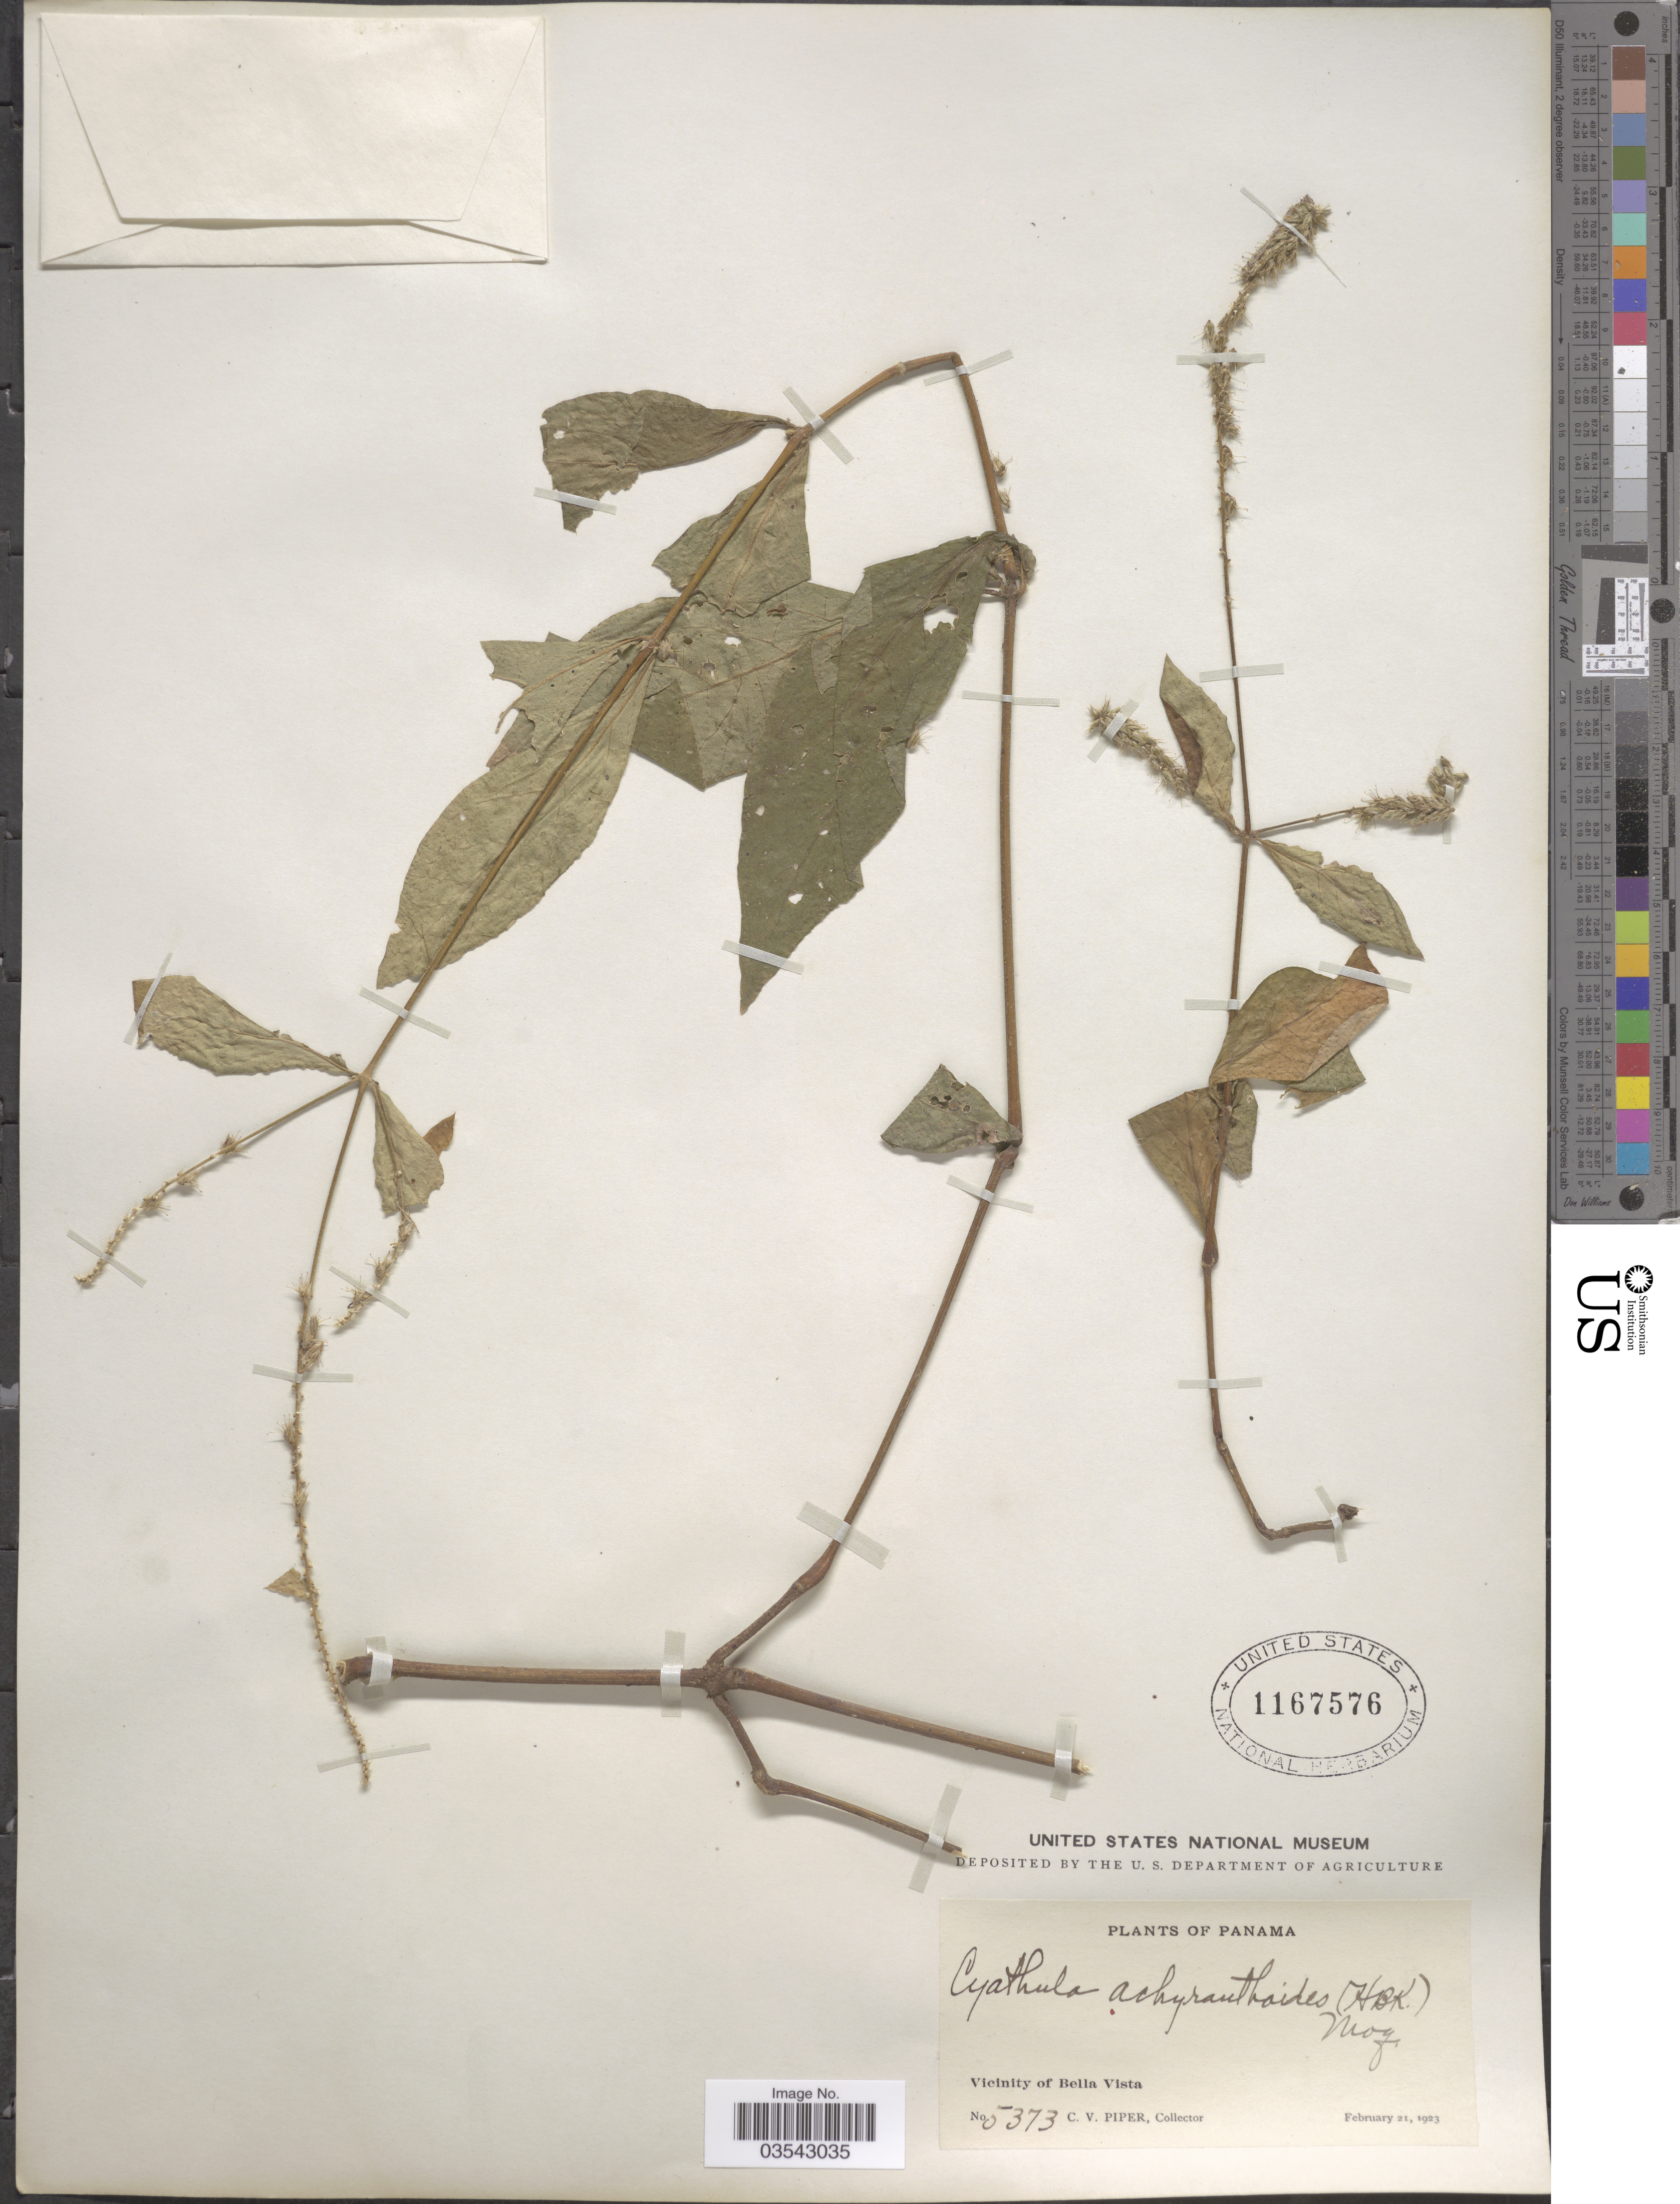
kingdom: Plantae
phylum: Tracheophyta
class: Magnoliopsida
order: Caryophyllales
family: Amaranthaceae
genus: Cyathula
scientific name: Cyathula achyranthoides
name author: (Kunth) Moq.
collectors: C. V. Piper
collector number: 5373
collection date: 1923-02-21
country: Panama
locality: Vicinity of Bella Vista.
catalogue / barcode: US 1167576